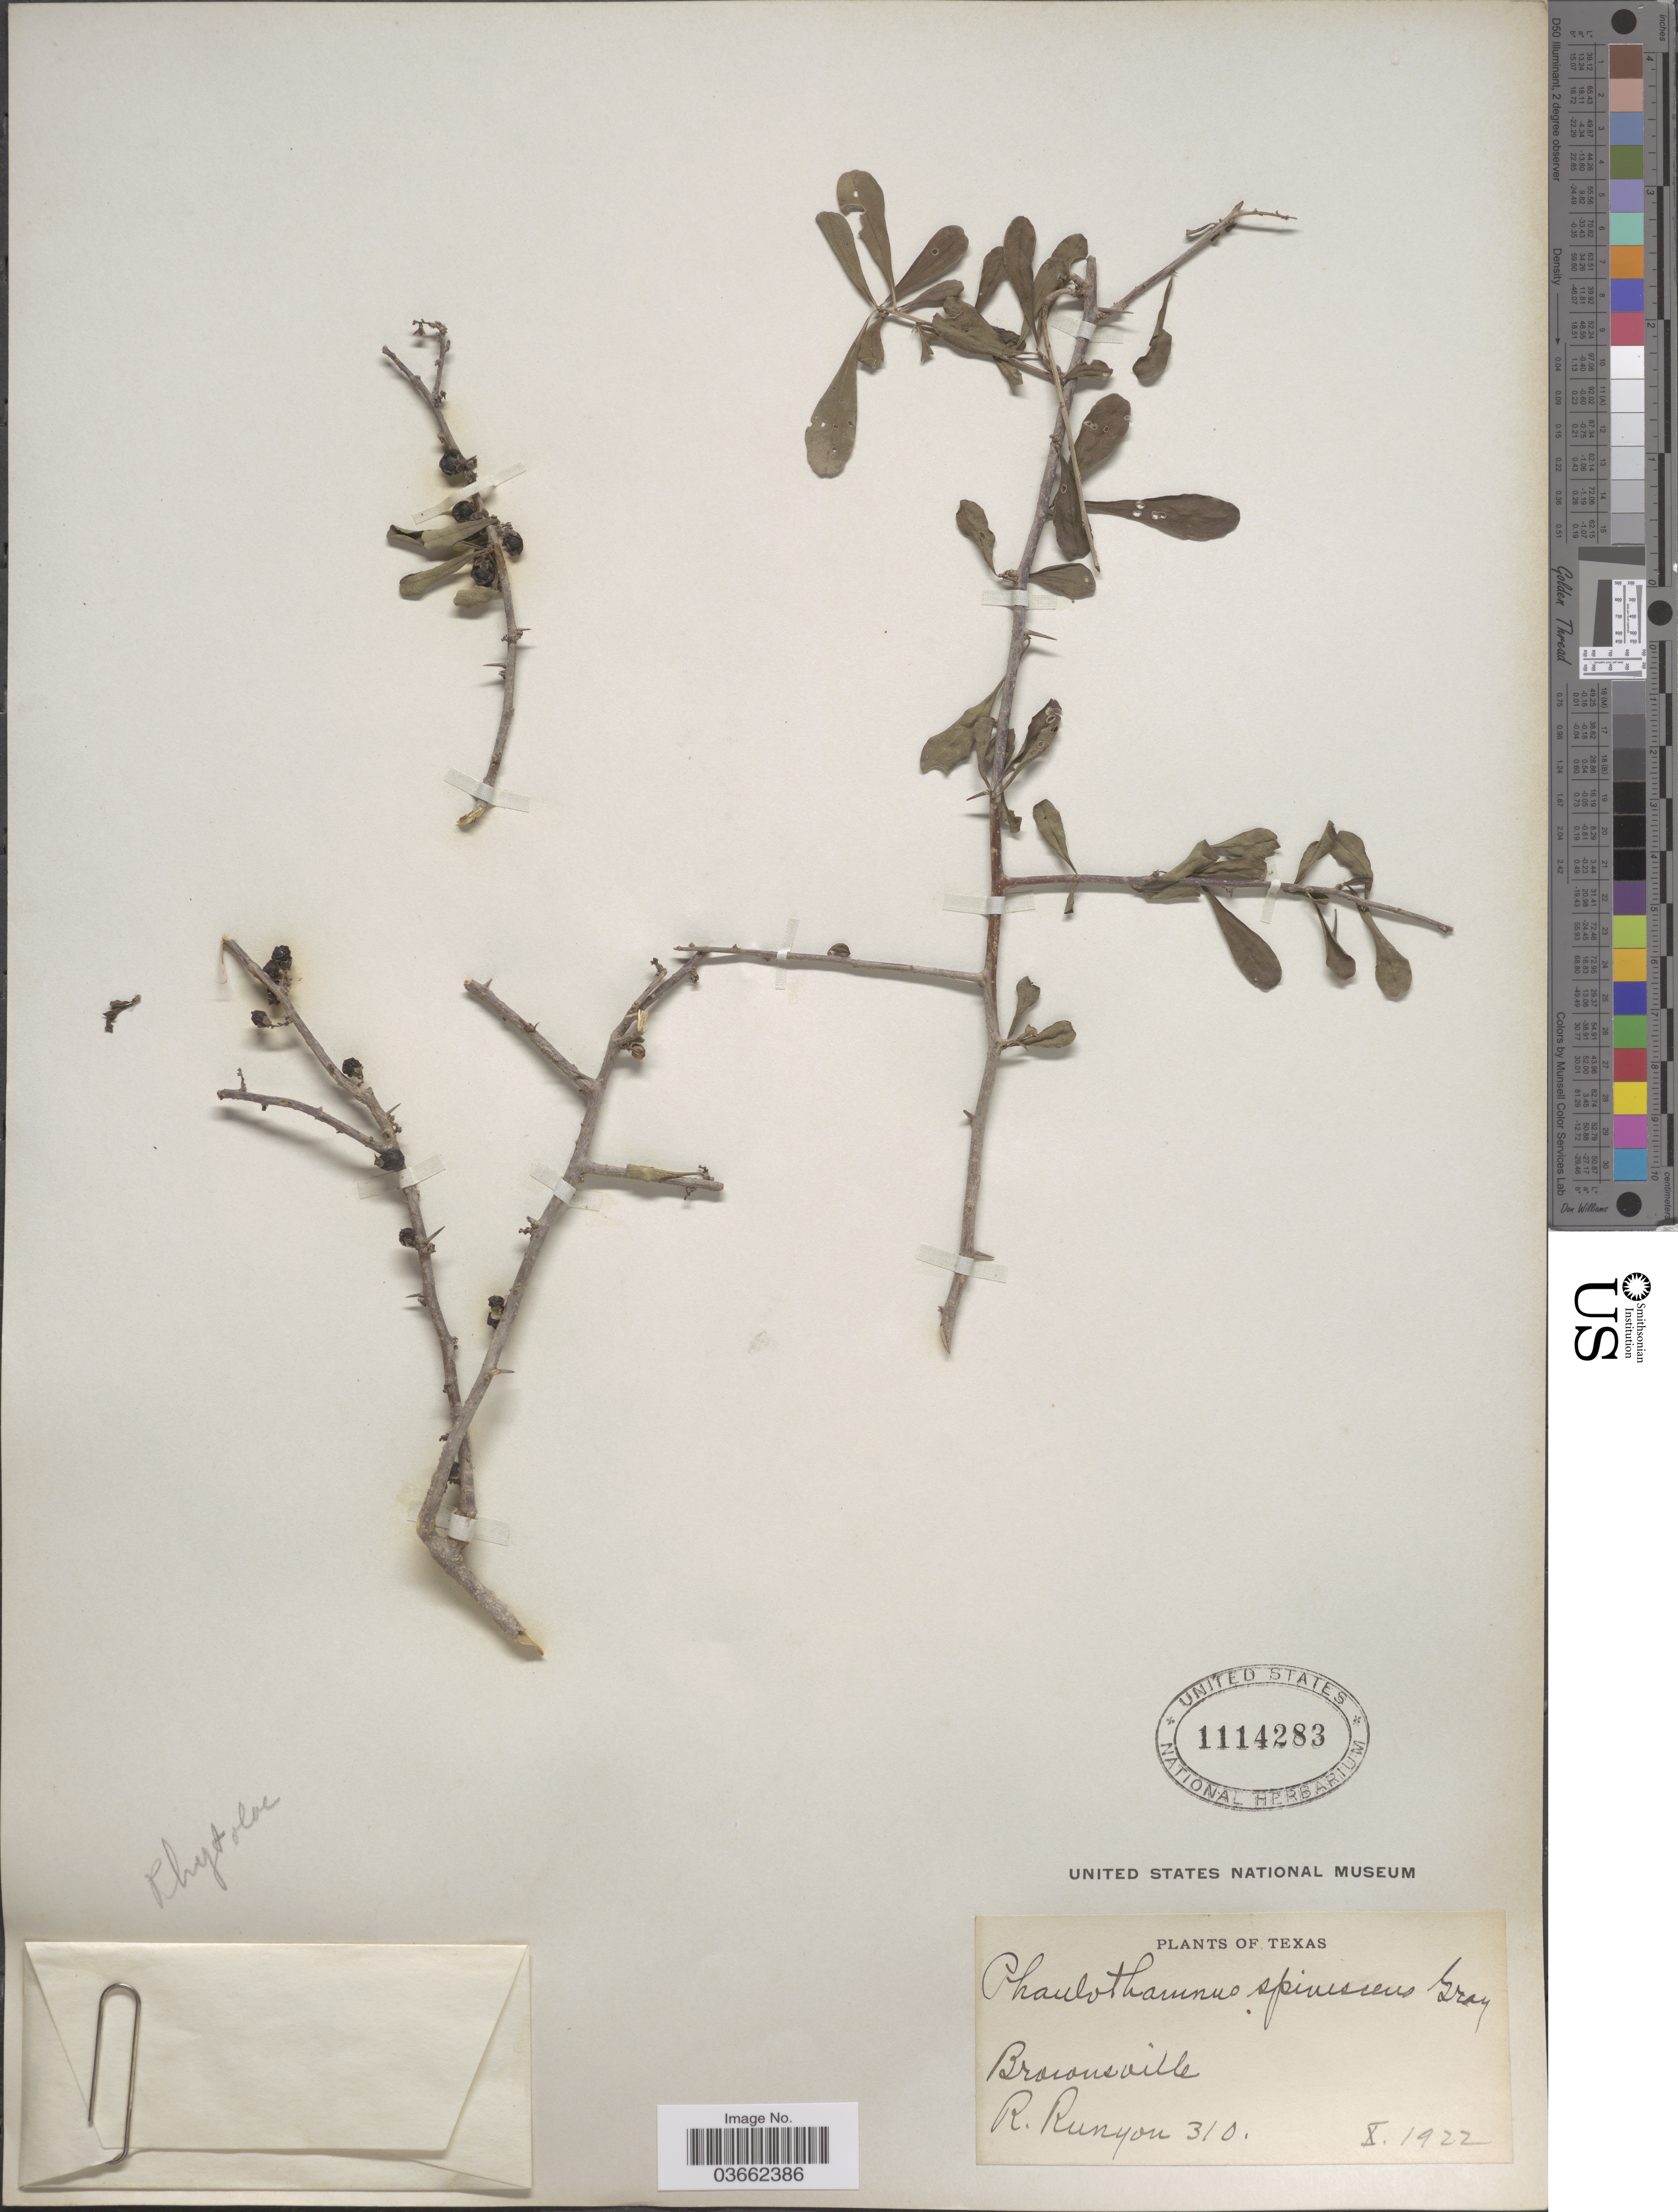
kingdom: Plantae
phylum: Tracheophyta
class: Magnoliopsida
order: Caryophyllales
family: Achatocarpaceae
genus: Phaulothamnus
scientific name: Phaulothamnus spinescens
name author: A. Gray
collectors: R. Runyon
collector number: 310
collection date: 1922-10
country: United States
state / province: Texas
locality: Brownsville.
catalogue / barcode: US 1114283